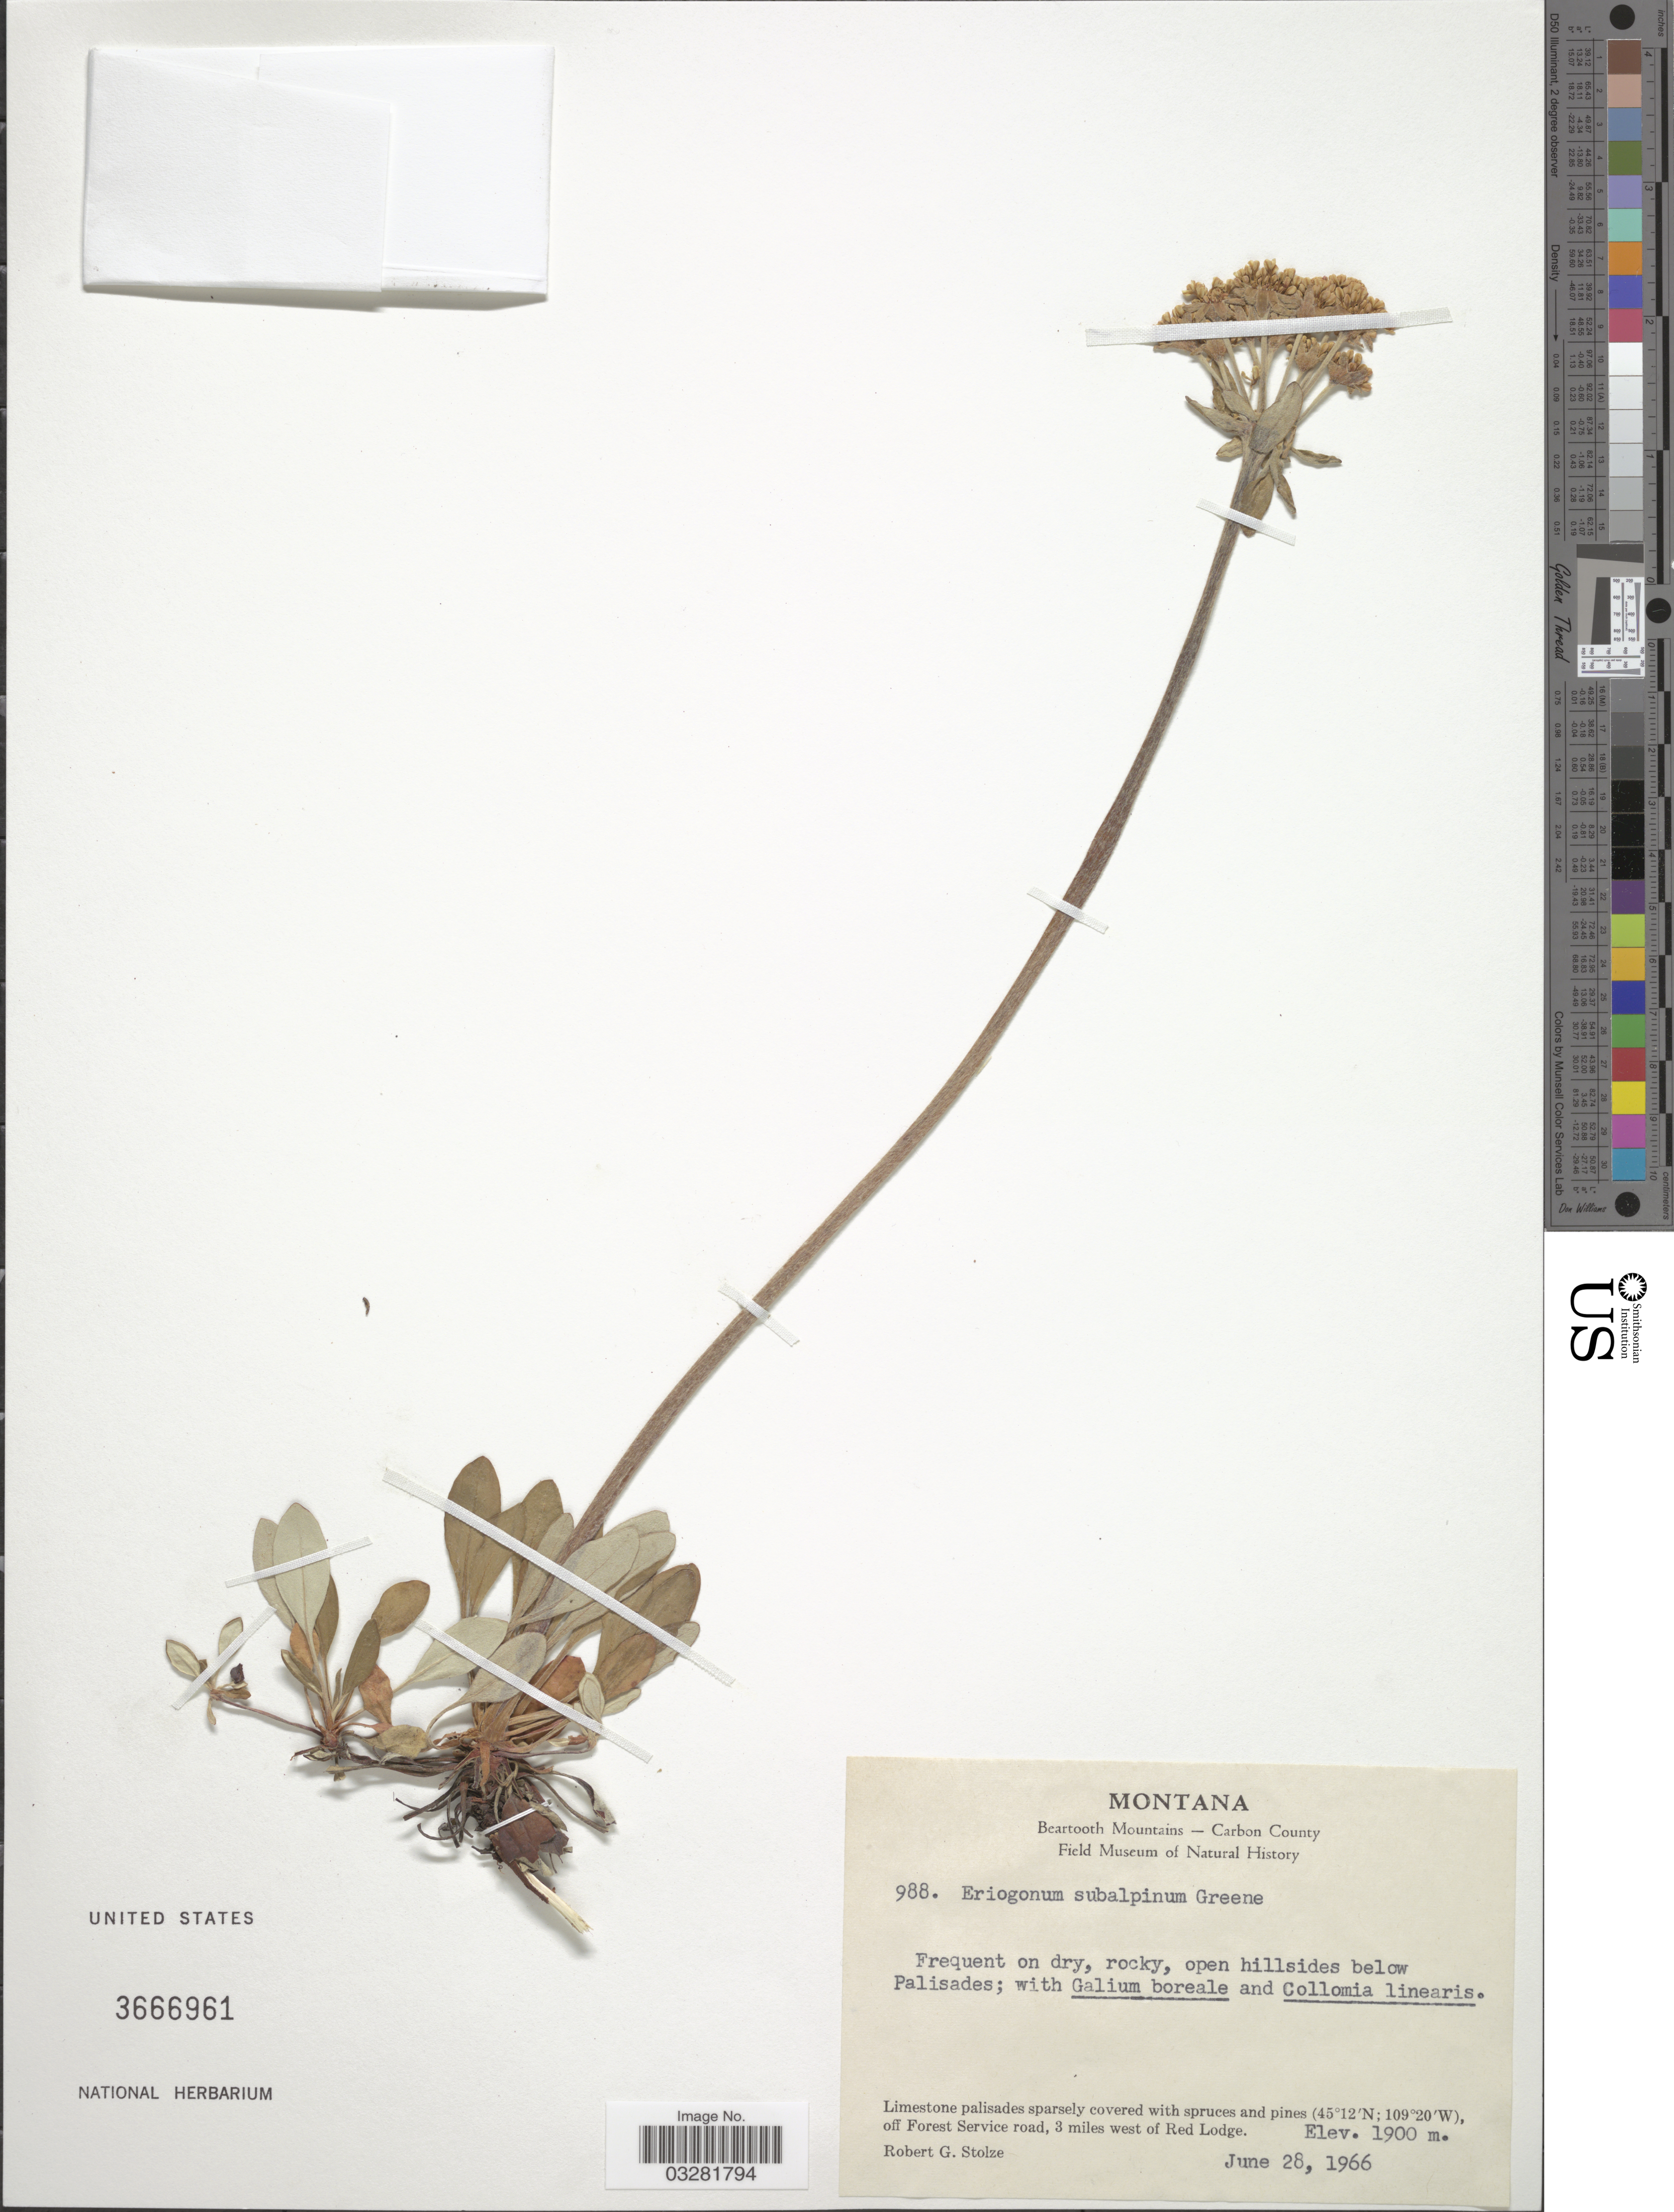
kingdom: Plantae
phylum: Tracheophyta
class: Magnoliopsida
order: Caryophyllales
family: Polygonaceae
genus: Eriogonum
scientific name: Eriogonum umbellatum var. subalpinum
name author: M.E. Jones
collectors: R. G. Stolze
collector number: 988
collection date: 1966-06-28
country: United States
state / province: Montana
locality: Off Forest Service road, 3 miles west of Red Lodge.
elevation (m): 1900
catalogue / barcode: US 3666961